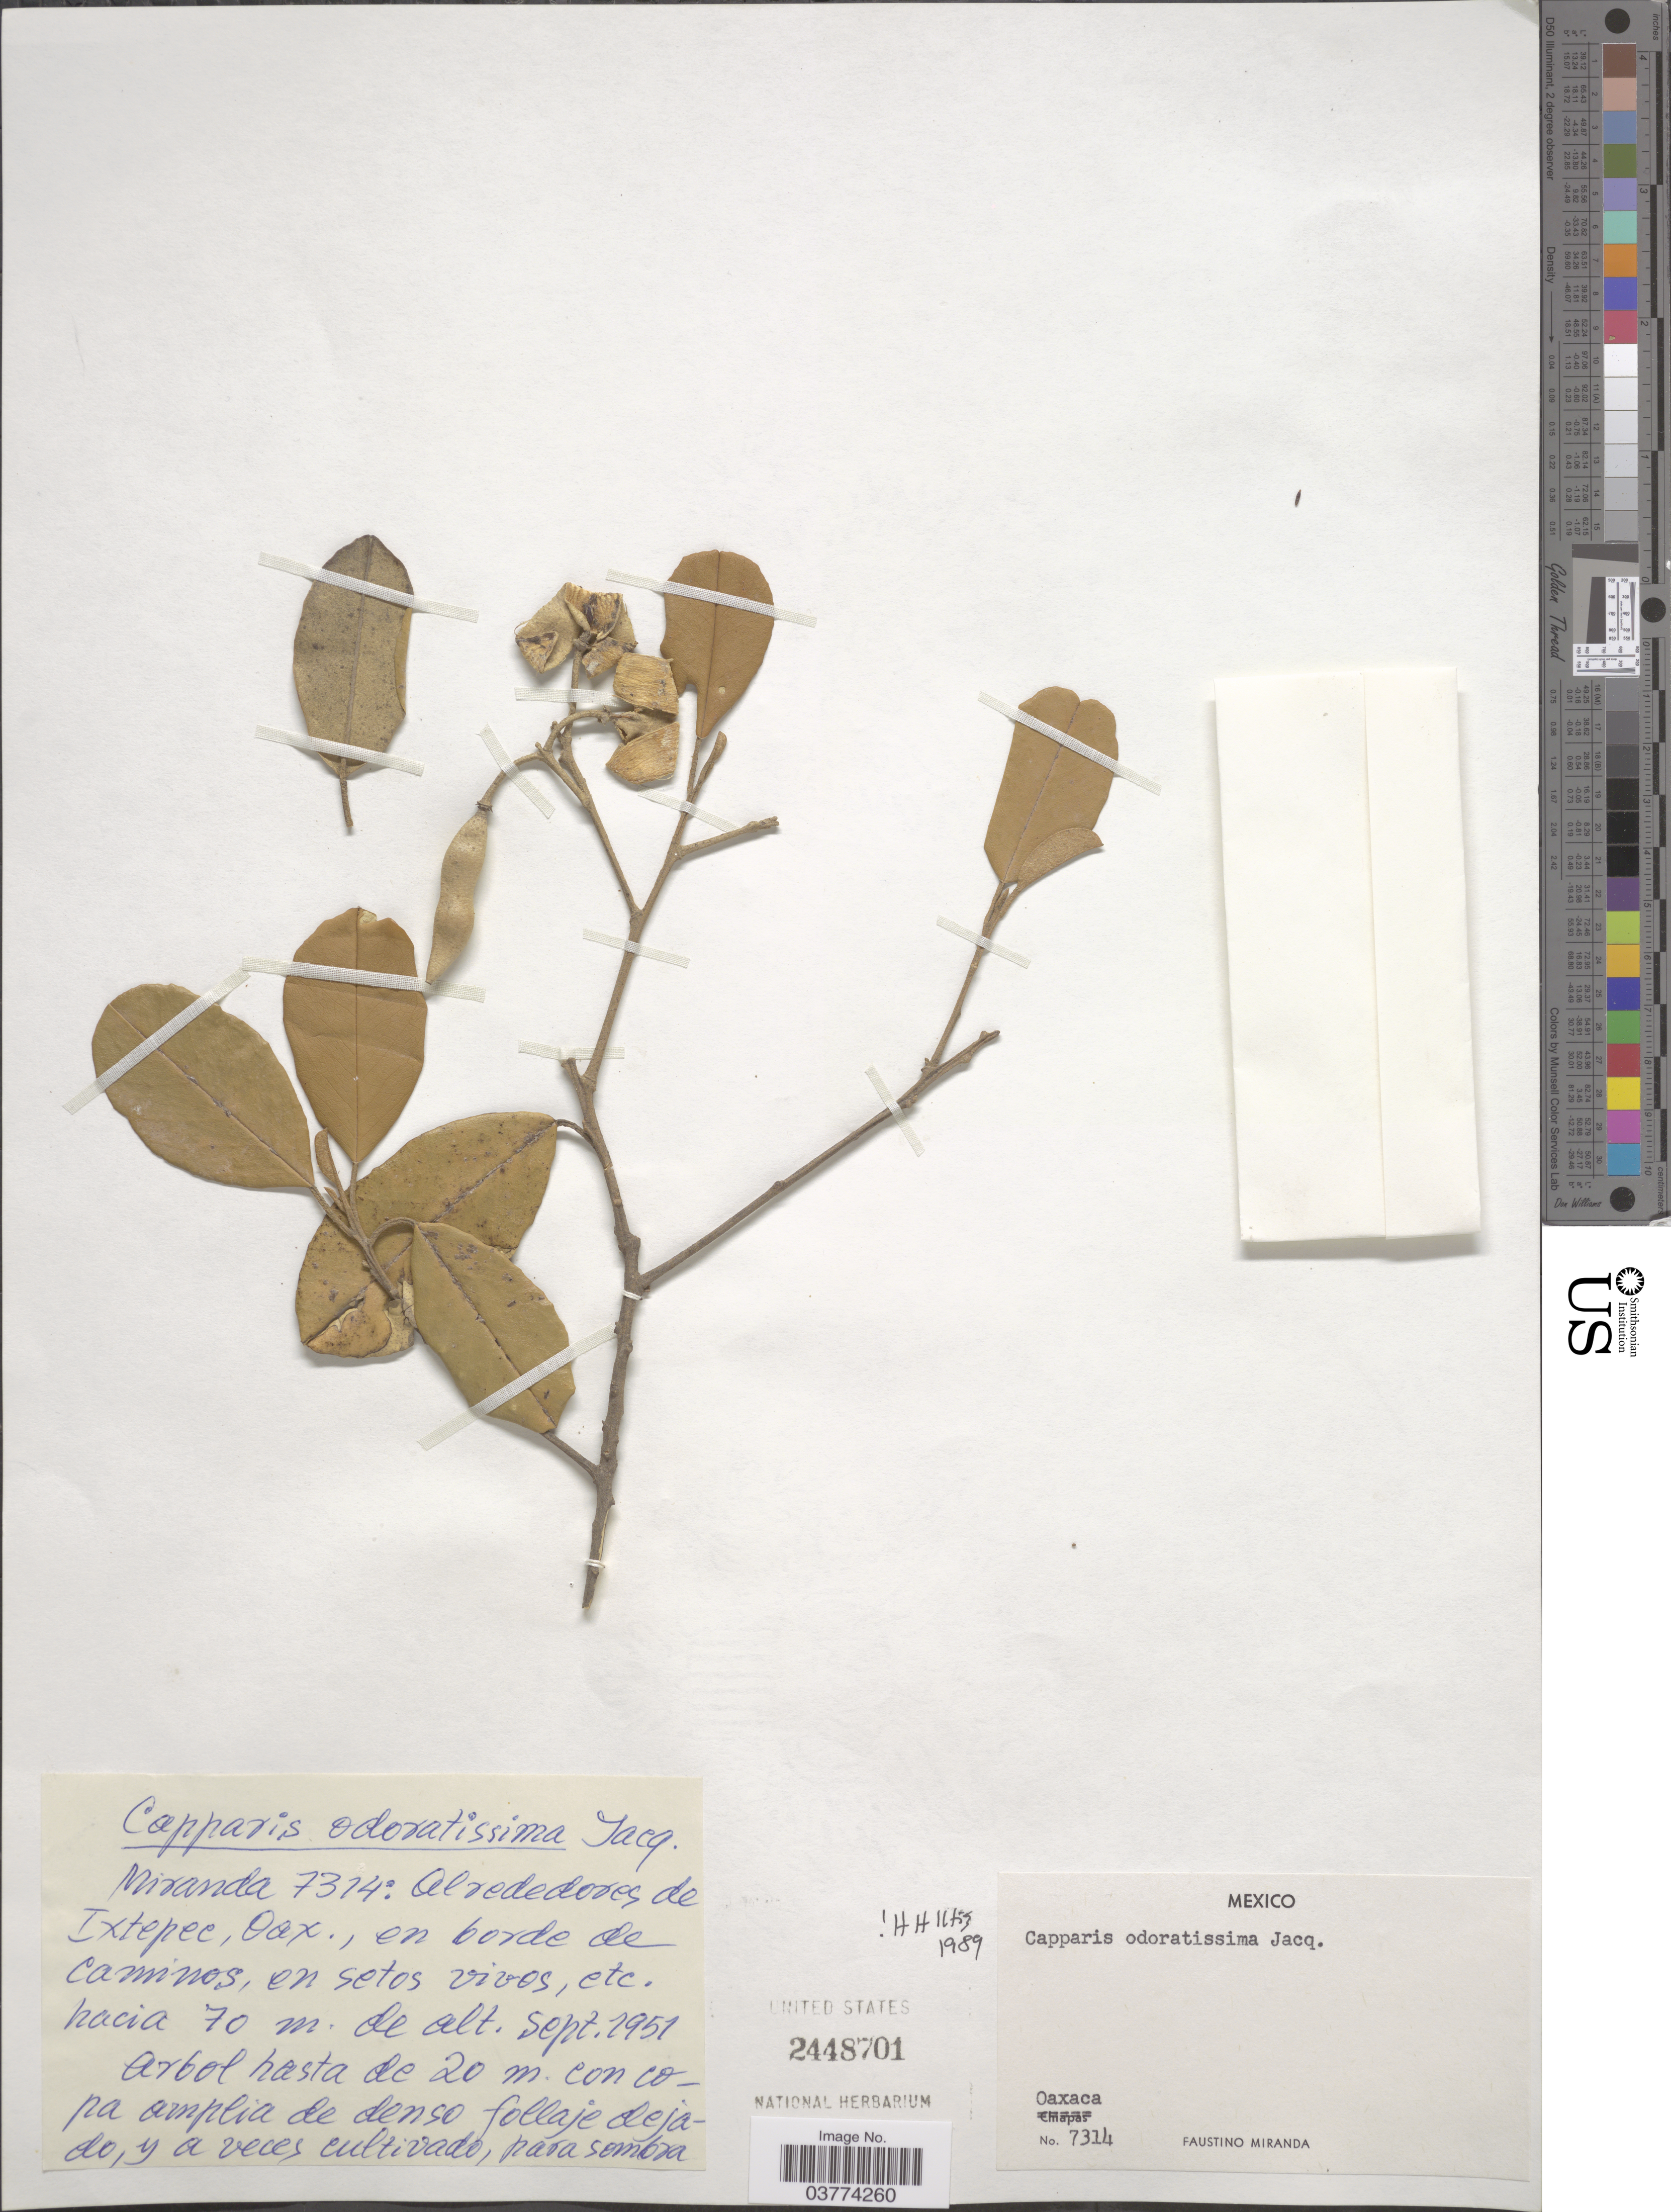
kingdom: Plantae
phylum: Tracheophyta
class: Magnoliopsida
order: Brassicales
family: Capparaceae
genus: Quadrella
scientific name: Quadrella odoratissima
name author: (Jacq.) Hutch.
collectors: F. Miranda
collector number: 7314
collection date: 1951-09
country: Mexico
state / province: Oaxaca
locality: Alrededores de Ixtepec. En borde de caminos.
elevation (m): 70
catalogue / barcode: US 2448701